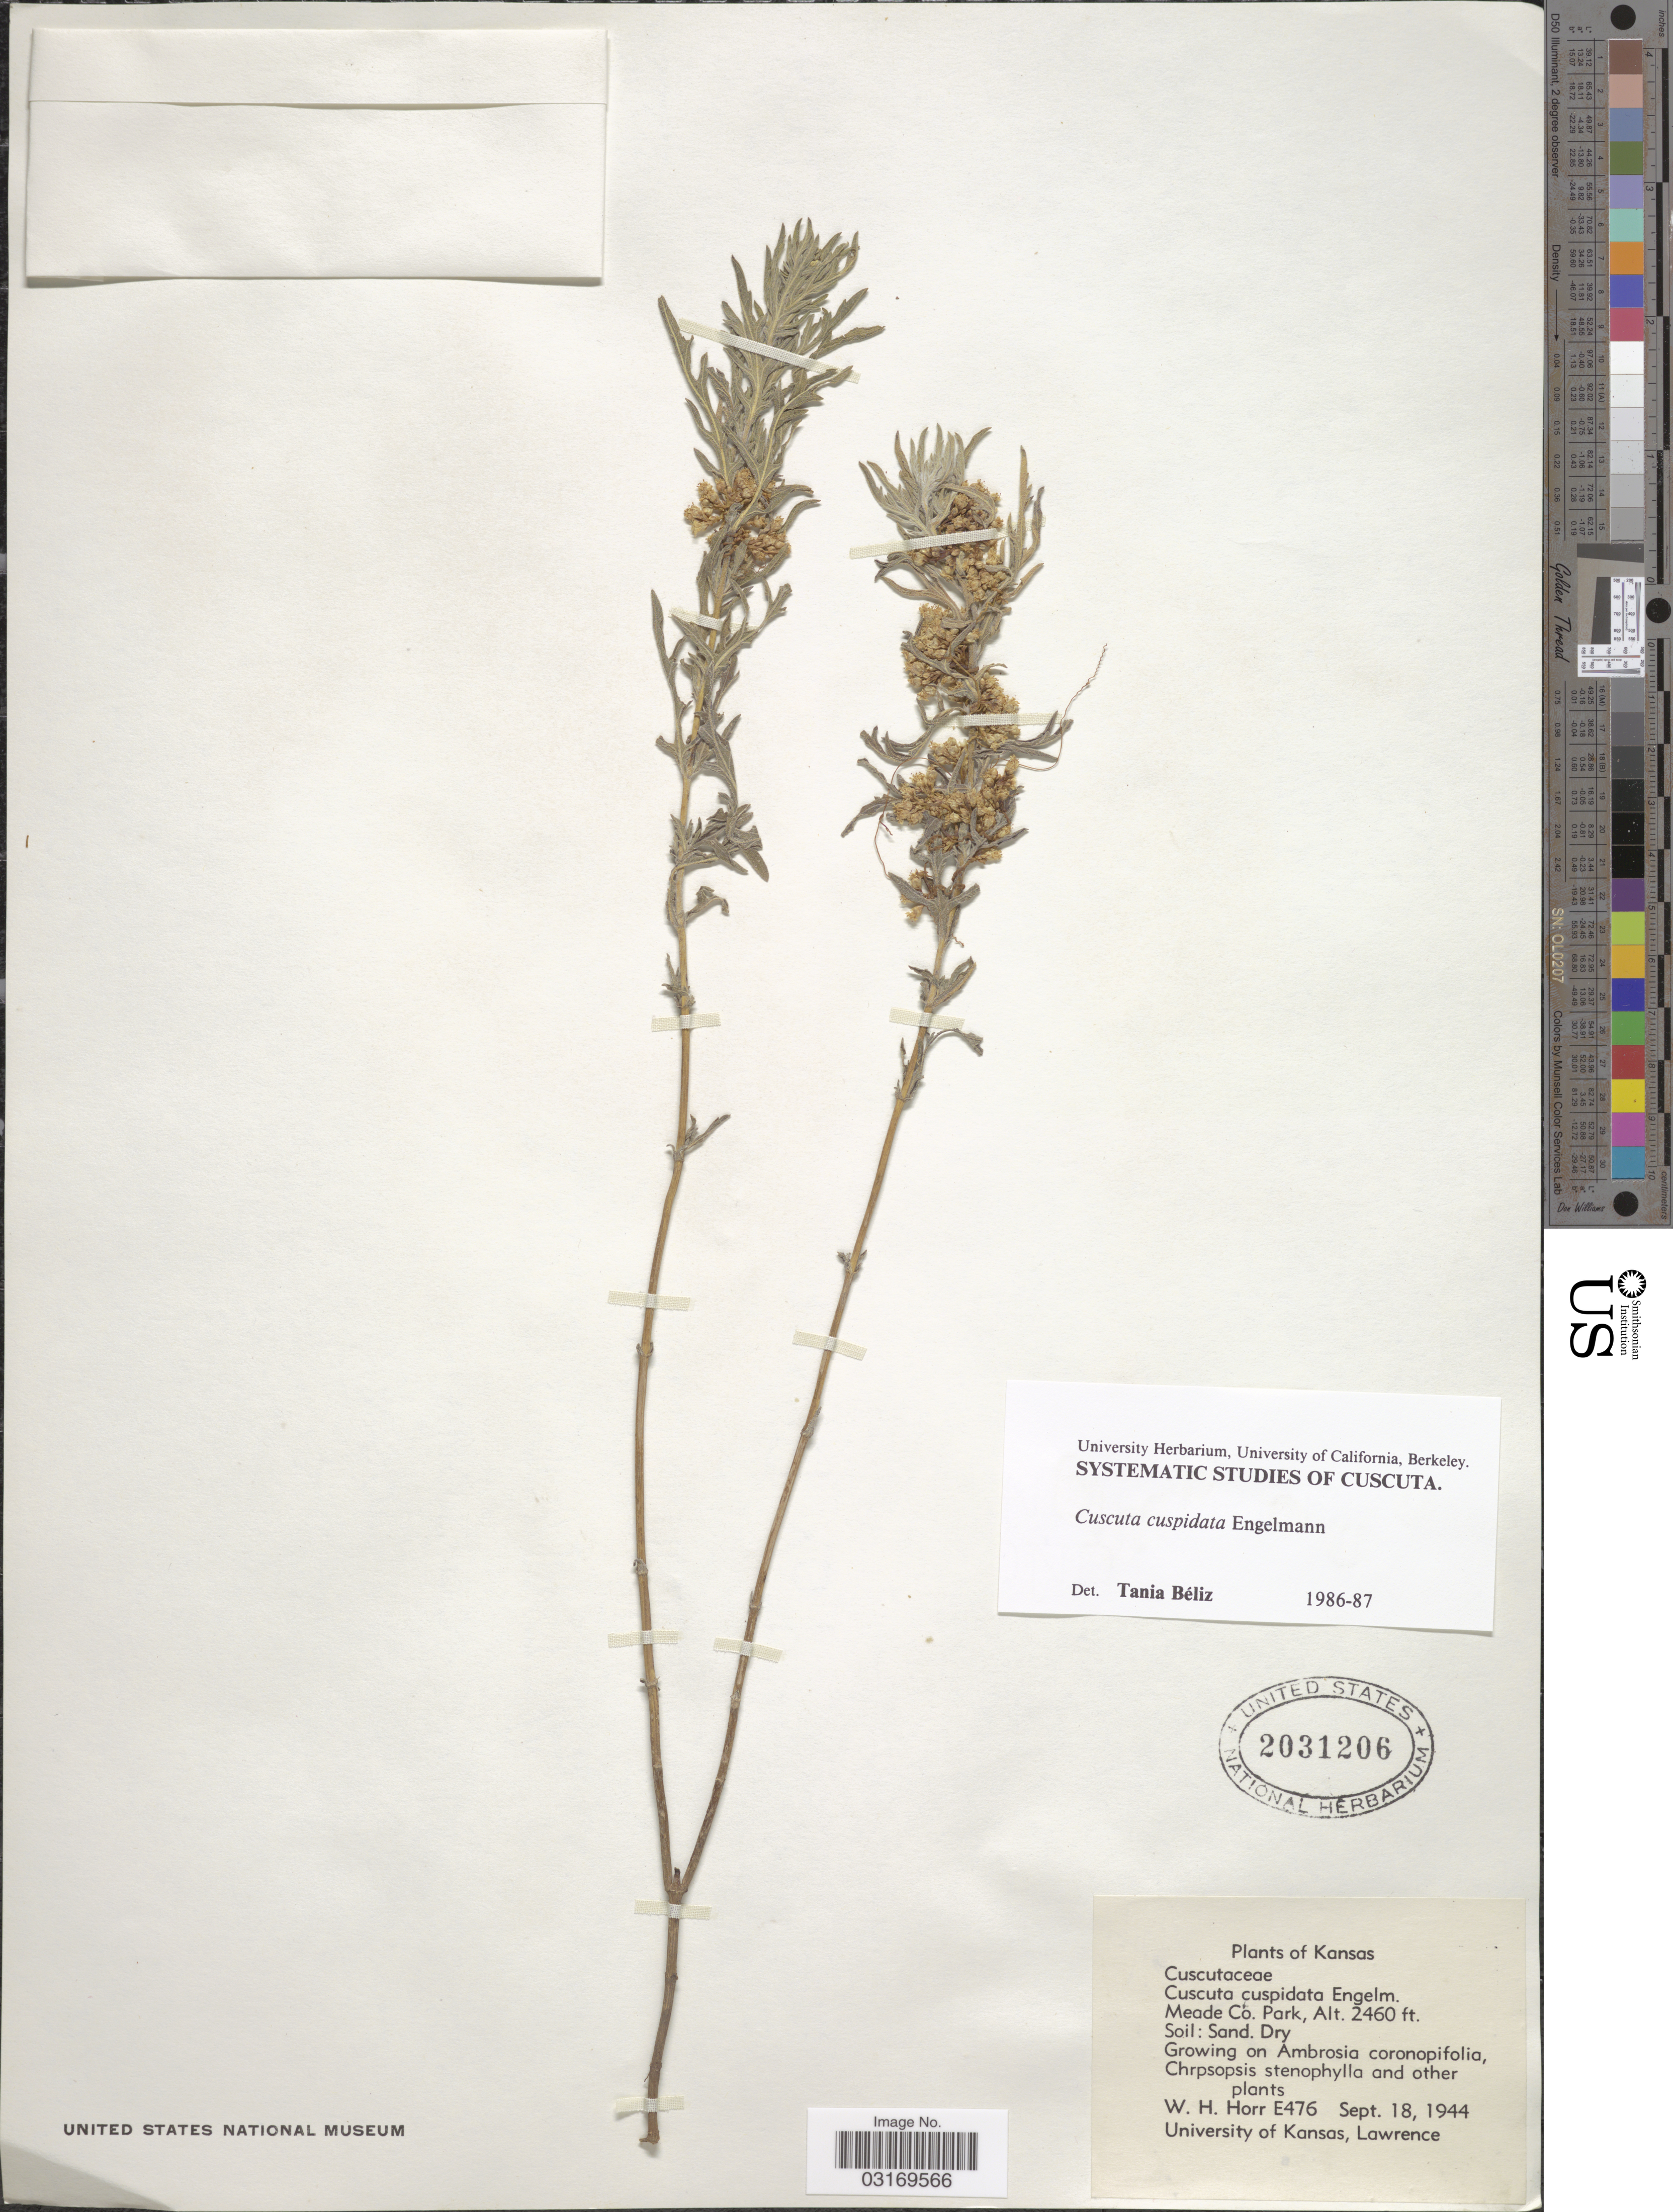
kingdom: Plantae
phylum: Tracheophyta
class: Magnoliopsida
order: Solanales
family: Convolvulaceae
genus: Cuscuta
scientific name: Cuscuta cuspidata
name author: Engelm.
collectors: W. H. Horr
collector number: E476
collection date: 1944-09-18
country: United States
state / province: Kansas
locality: Meade Co. Park.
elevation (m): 750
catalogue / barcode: US 2031206